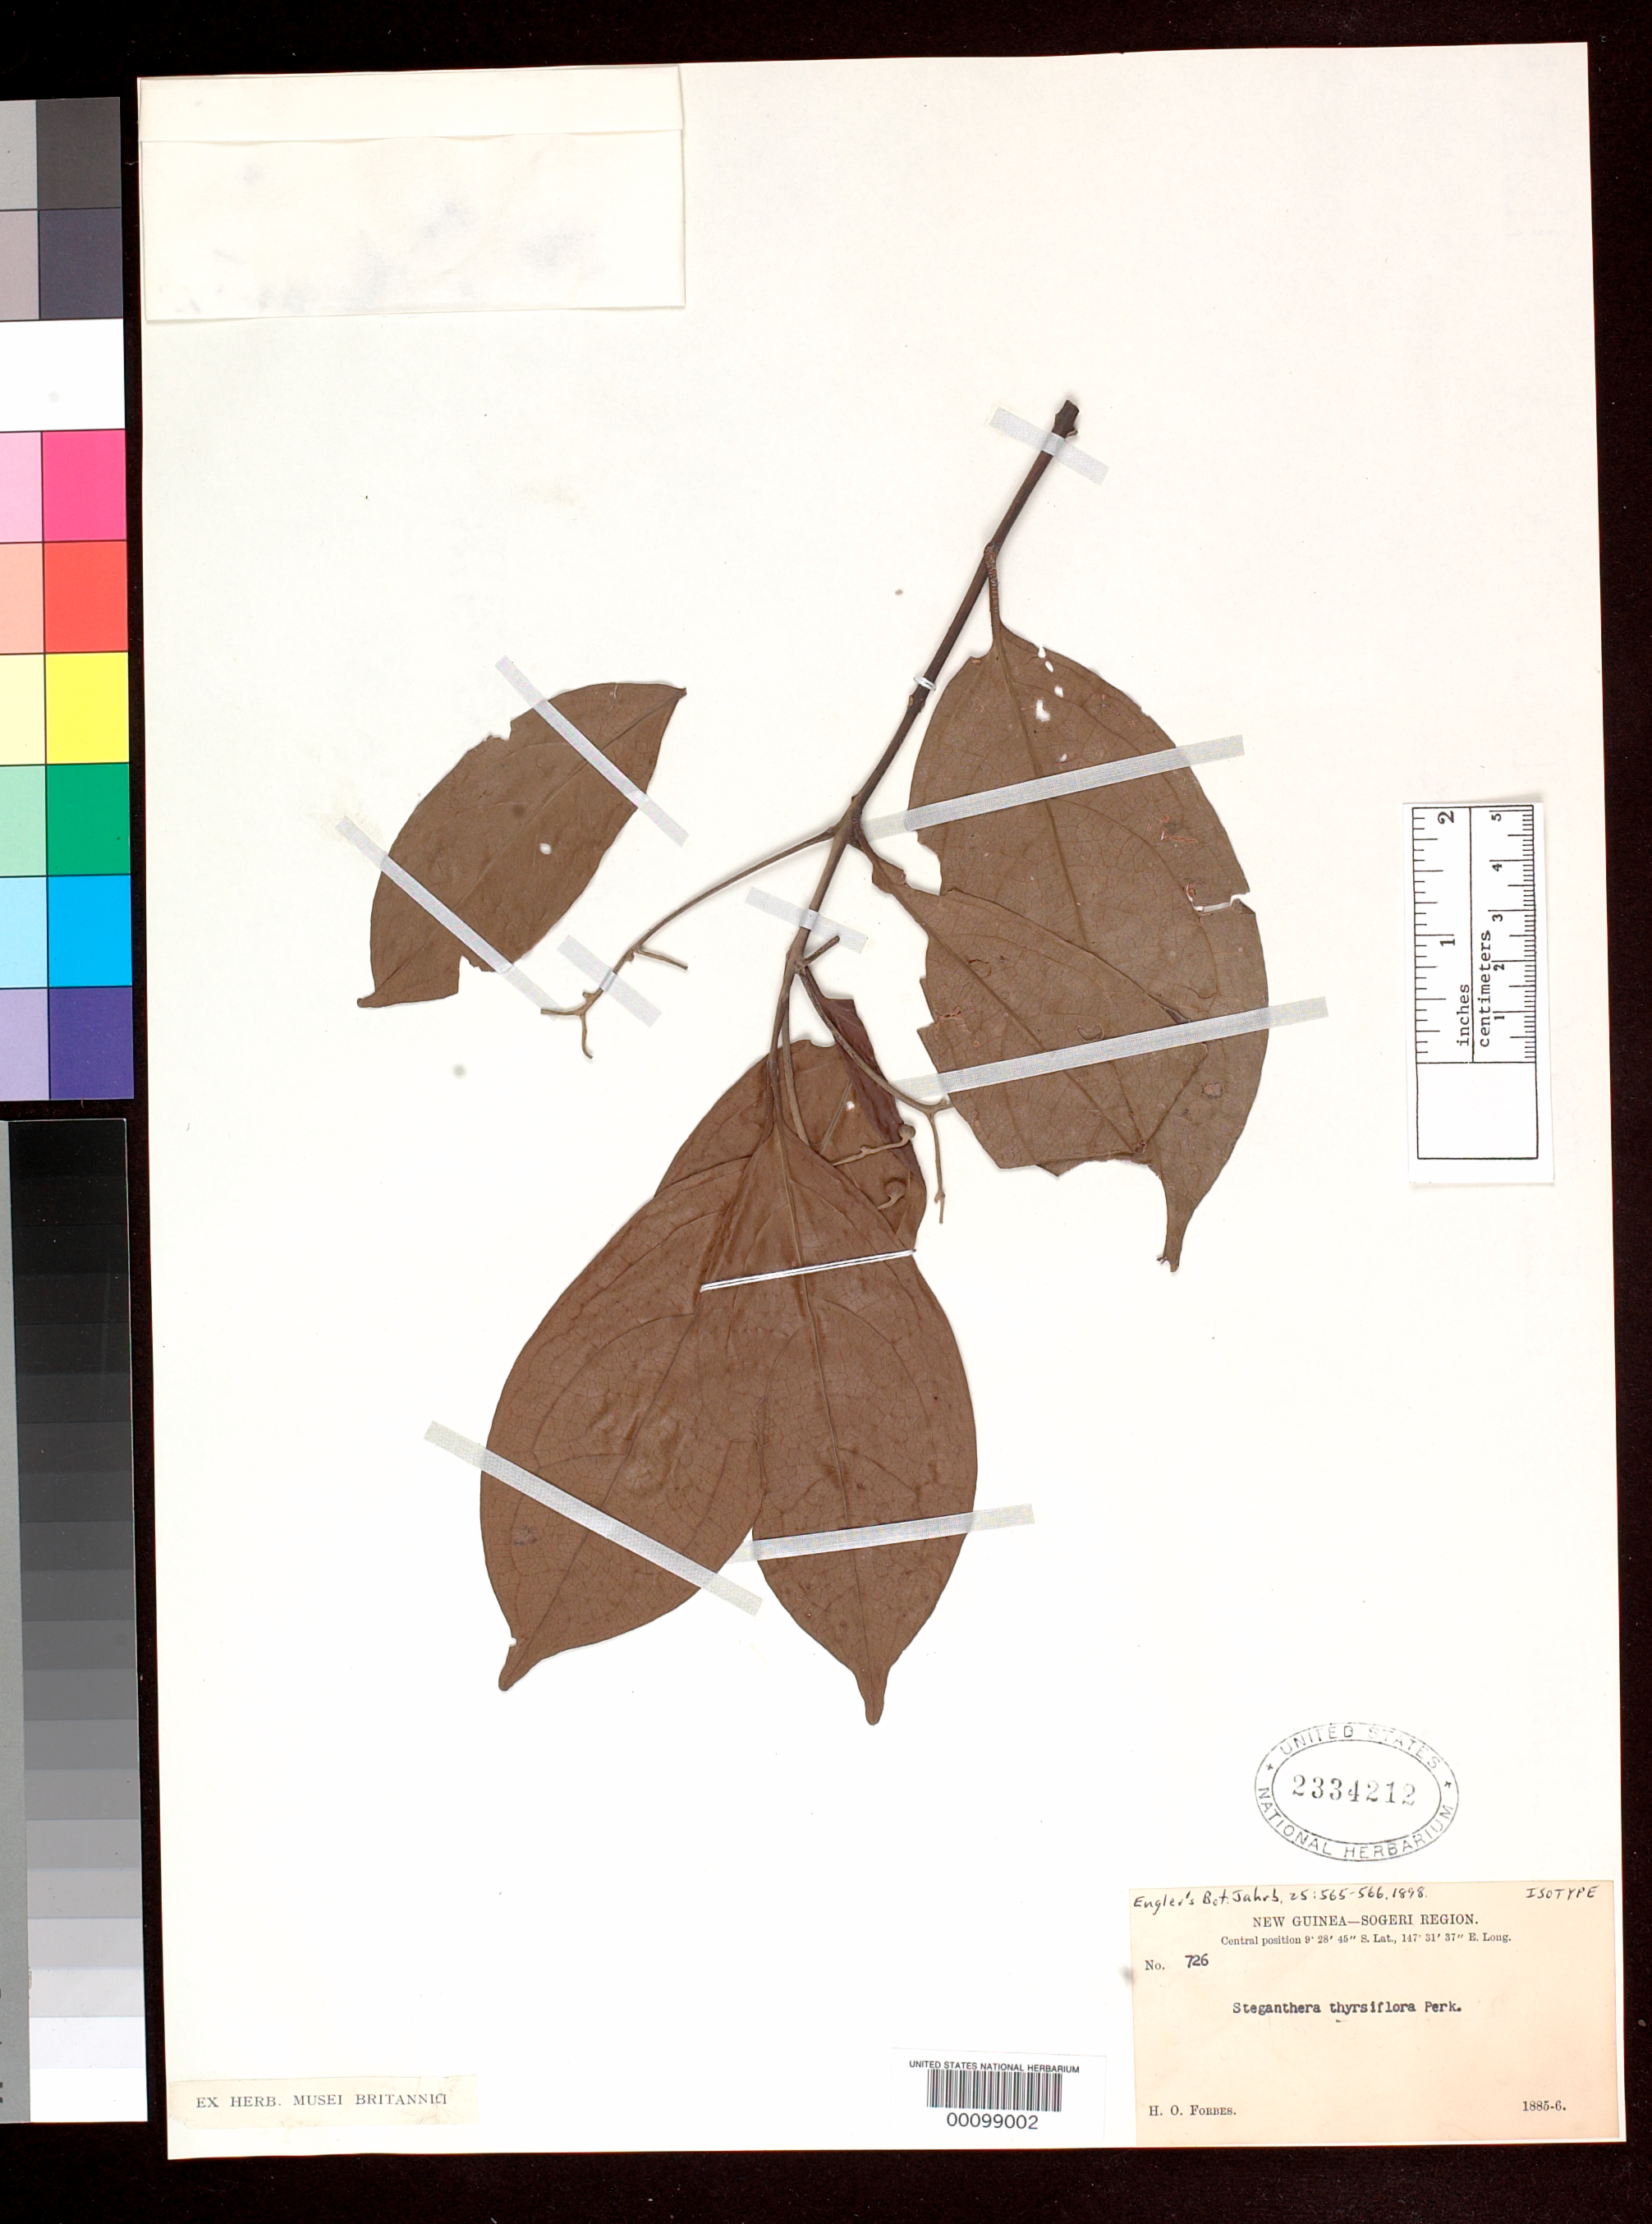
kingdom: Plantae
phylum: Tracheophyta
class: Magnoliopsida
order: Laurales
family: Monimiaceae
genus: Steganthera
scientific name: Steganthera thyrsiflora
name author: Perkins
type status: Isotype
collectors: H. O. Forbes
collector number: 726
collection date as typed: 1885 to -- --- 1886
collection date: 1885/1886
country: Papua New Guinea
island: New Guinea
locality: Sogeri Region.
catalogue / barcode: US 2334212